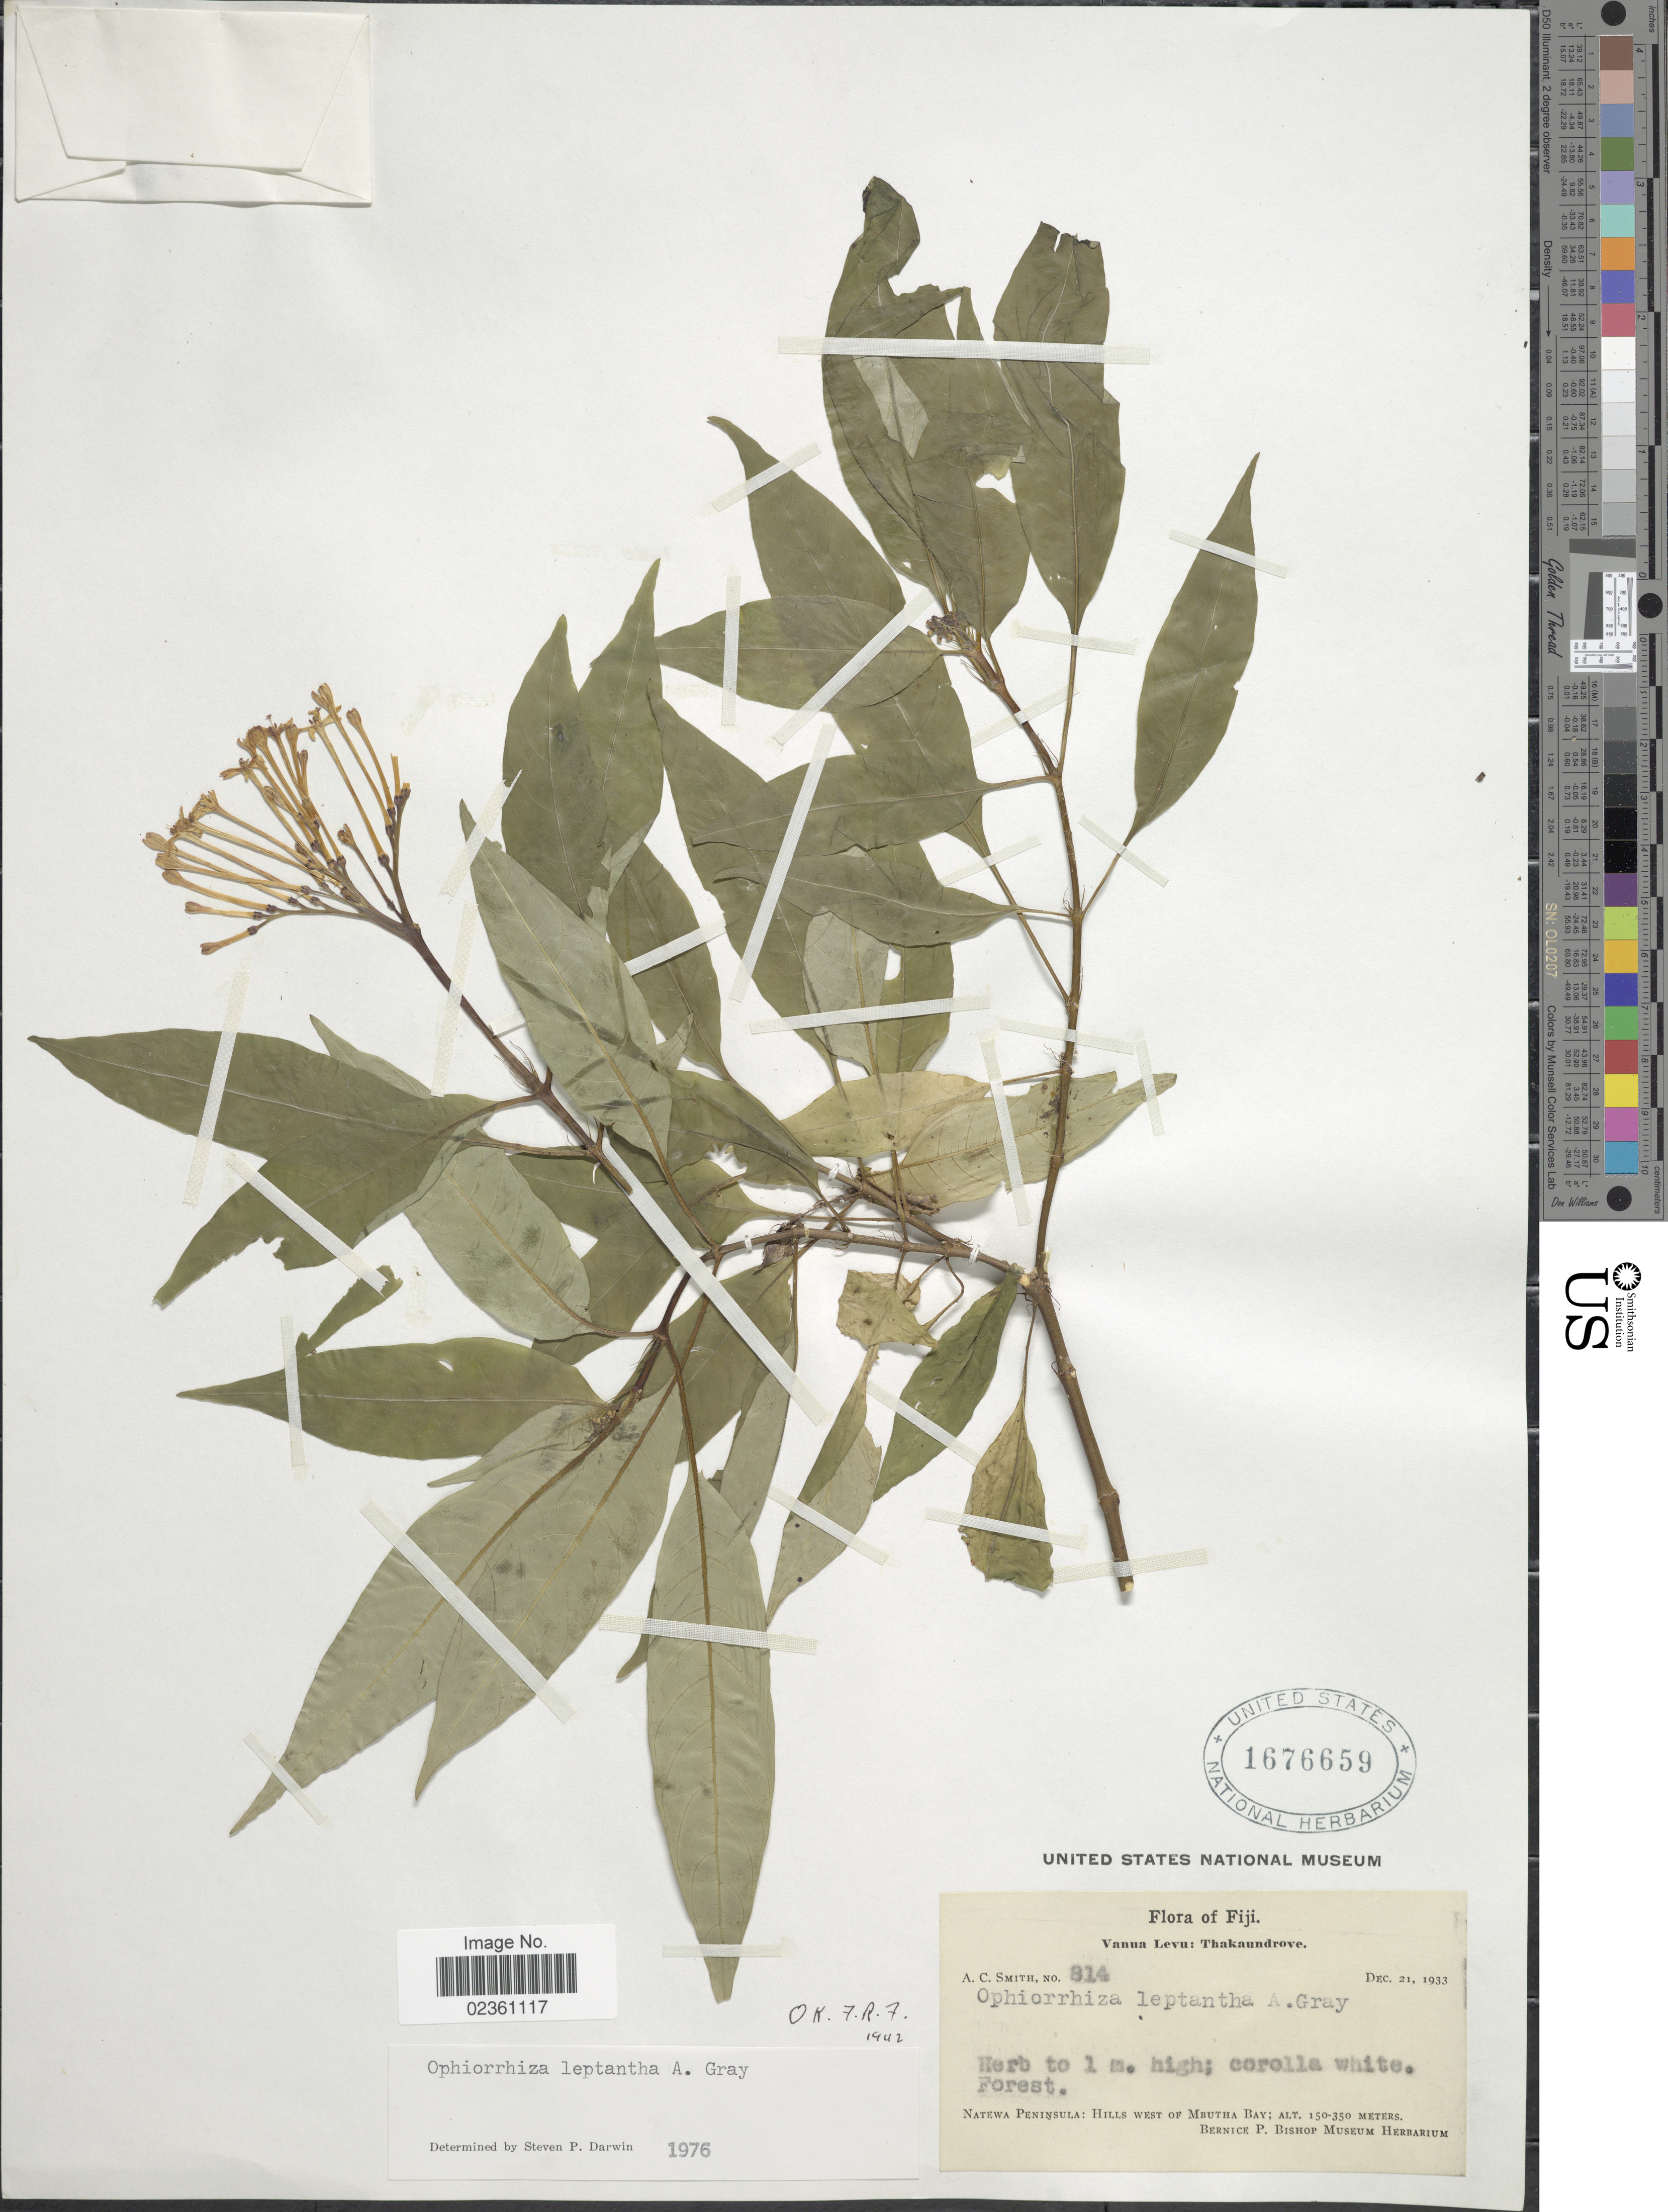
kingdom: Plantae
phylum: Tracheophyta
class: Magnoliopsida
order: Gentianales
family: Rubiaceae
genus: Ophiorrhiza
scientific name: Ophiorrhiza leptantha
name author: A. Gray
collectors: A. C. Smith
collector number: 814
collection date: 1933-12-21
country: Fiji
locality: Vanua Levu: Thakaundrove, Forest, Natewa Peninsula: Hills west of Mbutha Bay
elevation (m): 150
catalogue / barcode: US 1676659